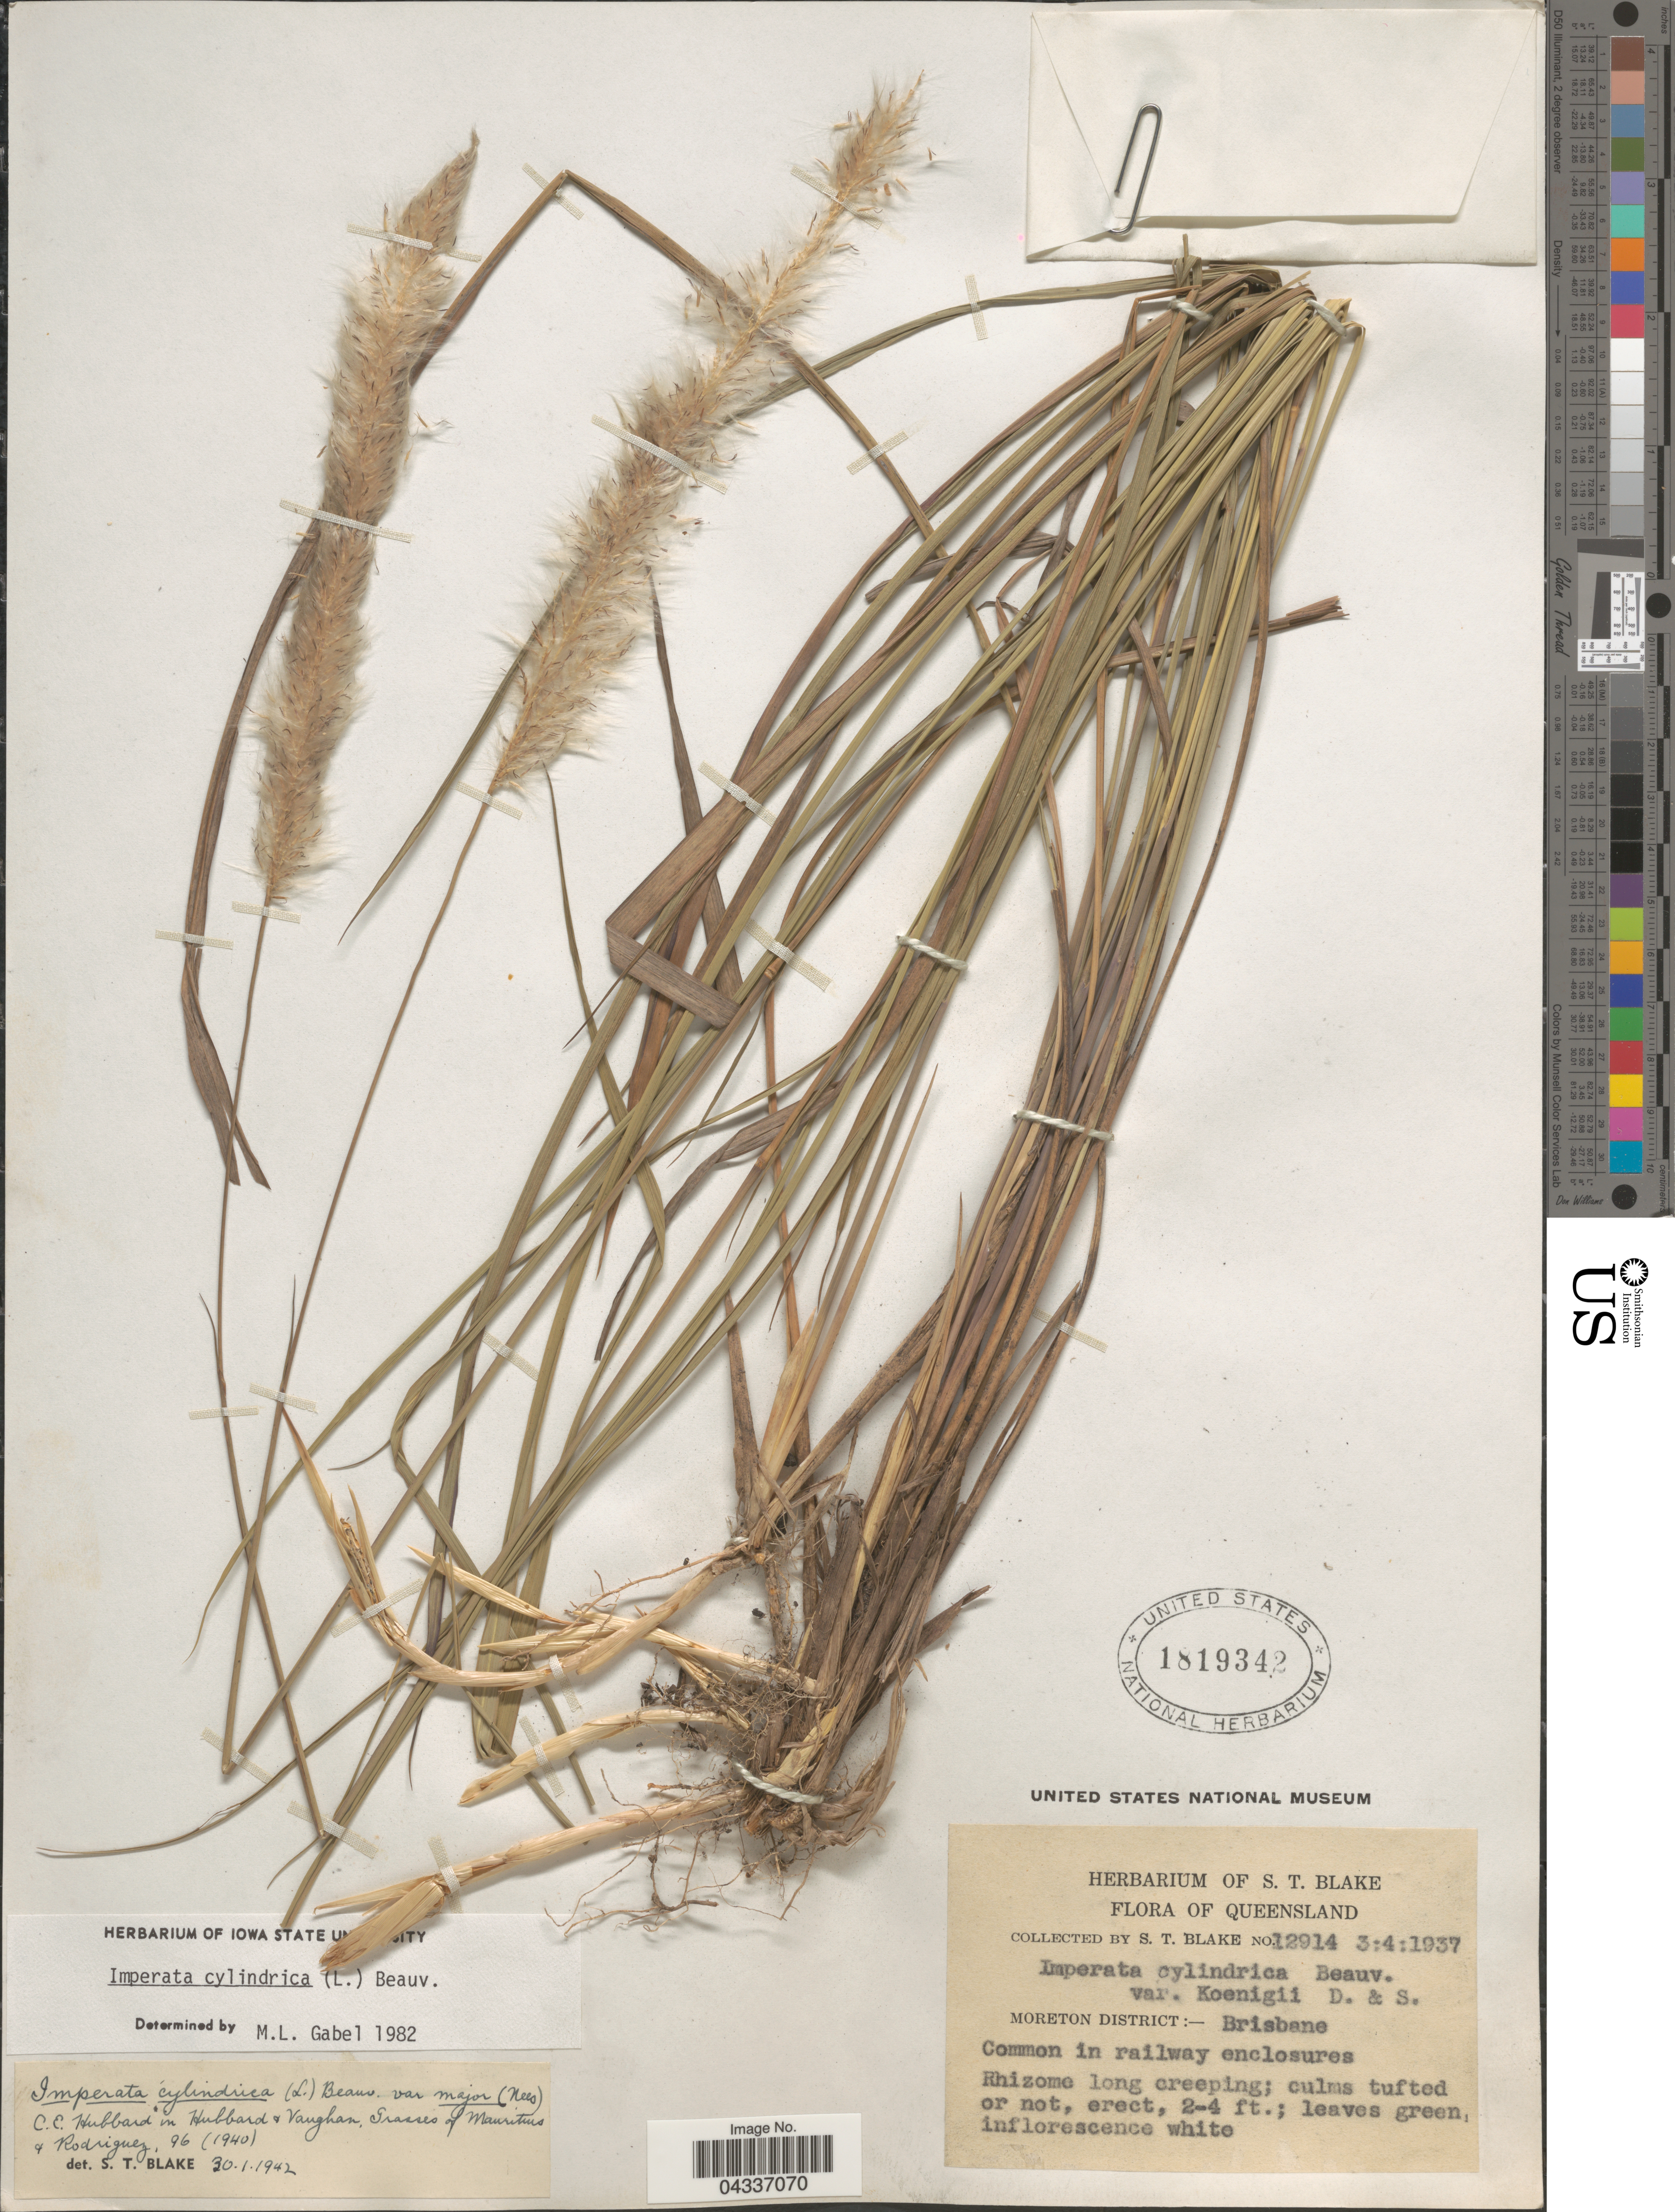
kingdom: Plantae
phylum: Tracheophyta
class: Liliopsida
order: Poales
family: Poaceae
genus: Imperata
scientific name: Imperata cylindrica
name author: (L.) P. Beauv.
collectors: S. T. Blake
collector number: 12914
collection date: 1937-04-03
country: Australia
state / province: Queensland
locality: Moreton District: - Brisbane. In railway enclosures.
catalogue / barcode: US 1819342